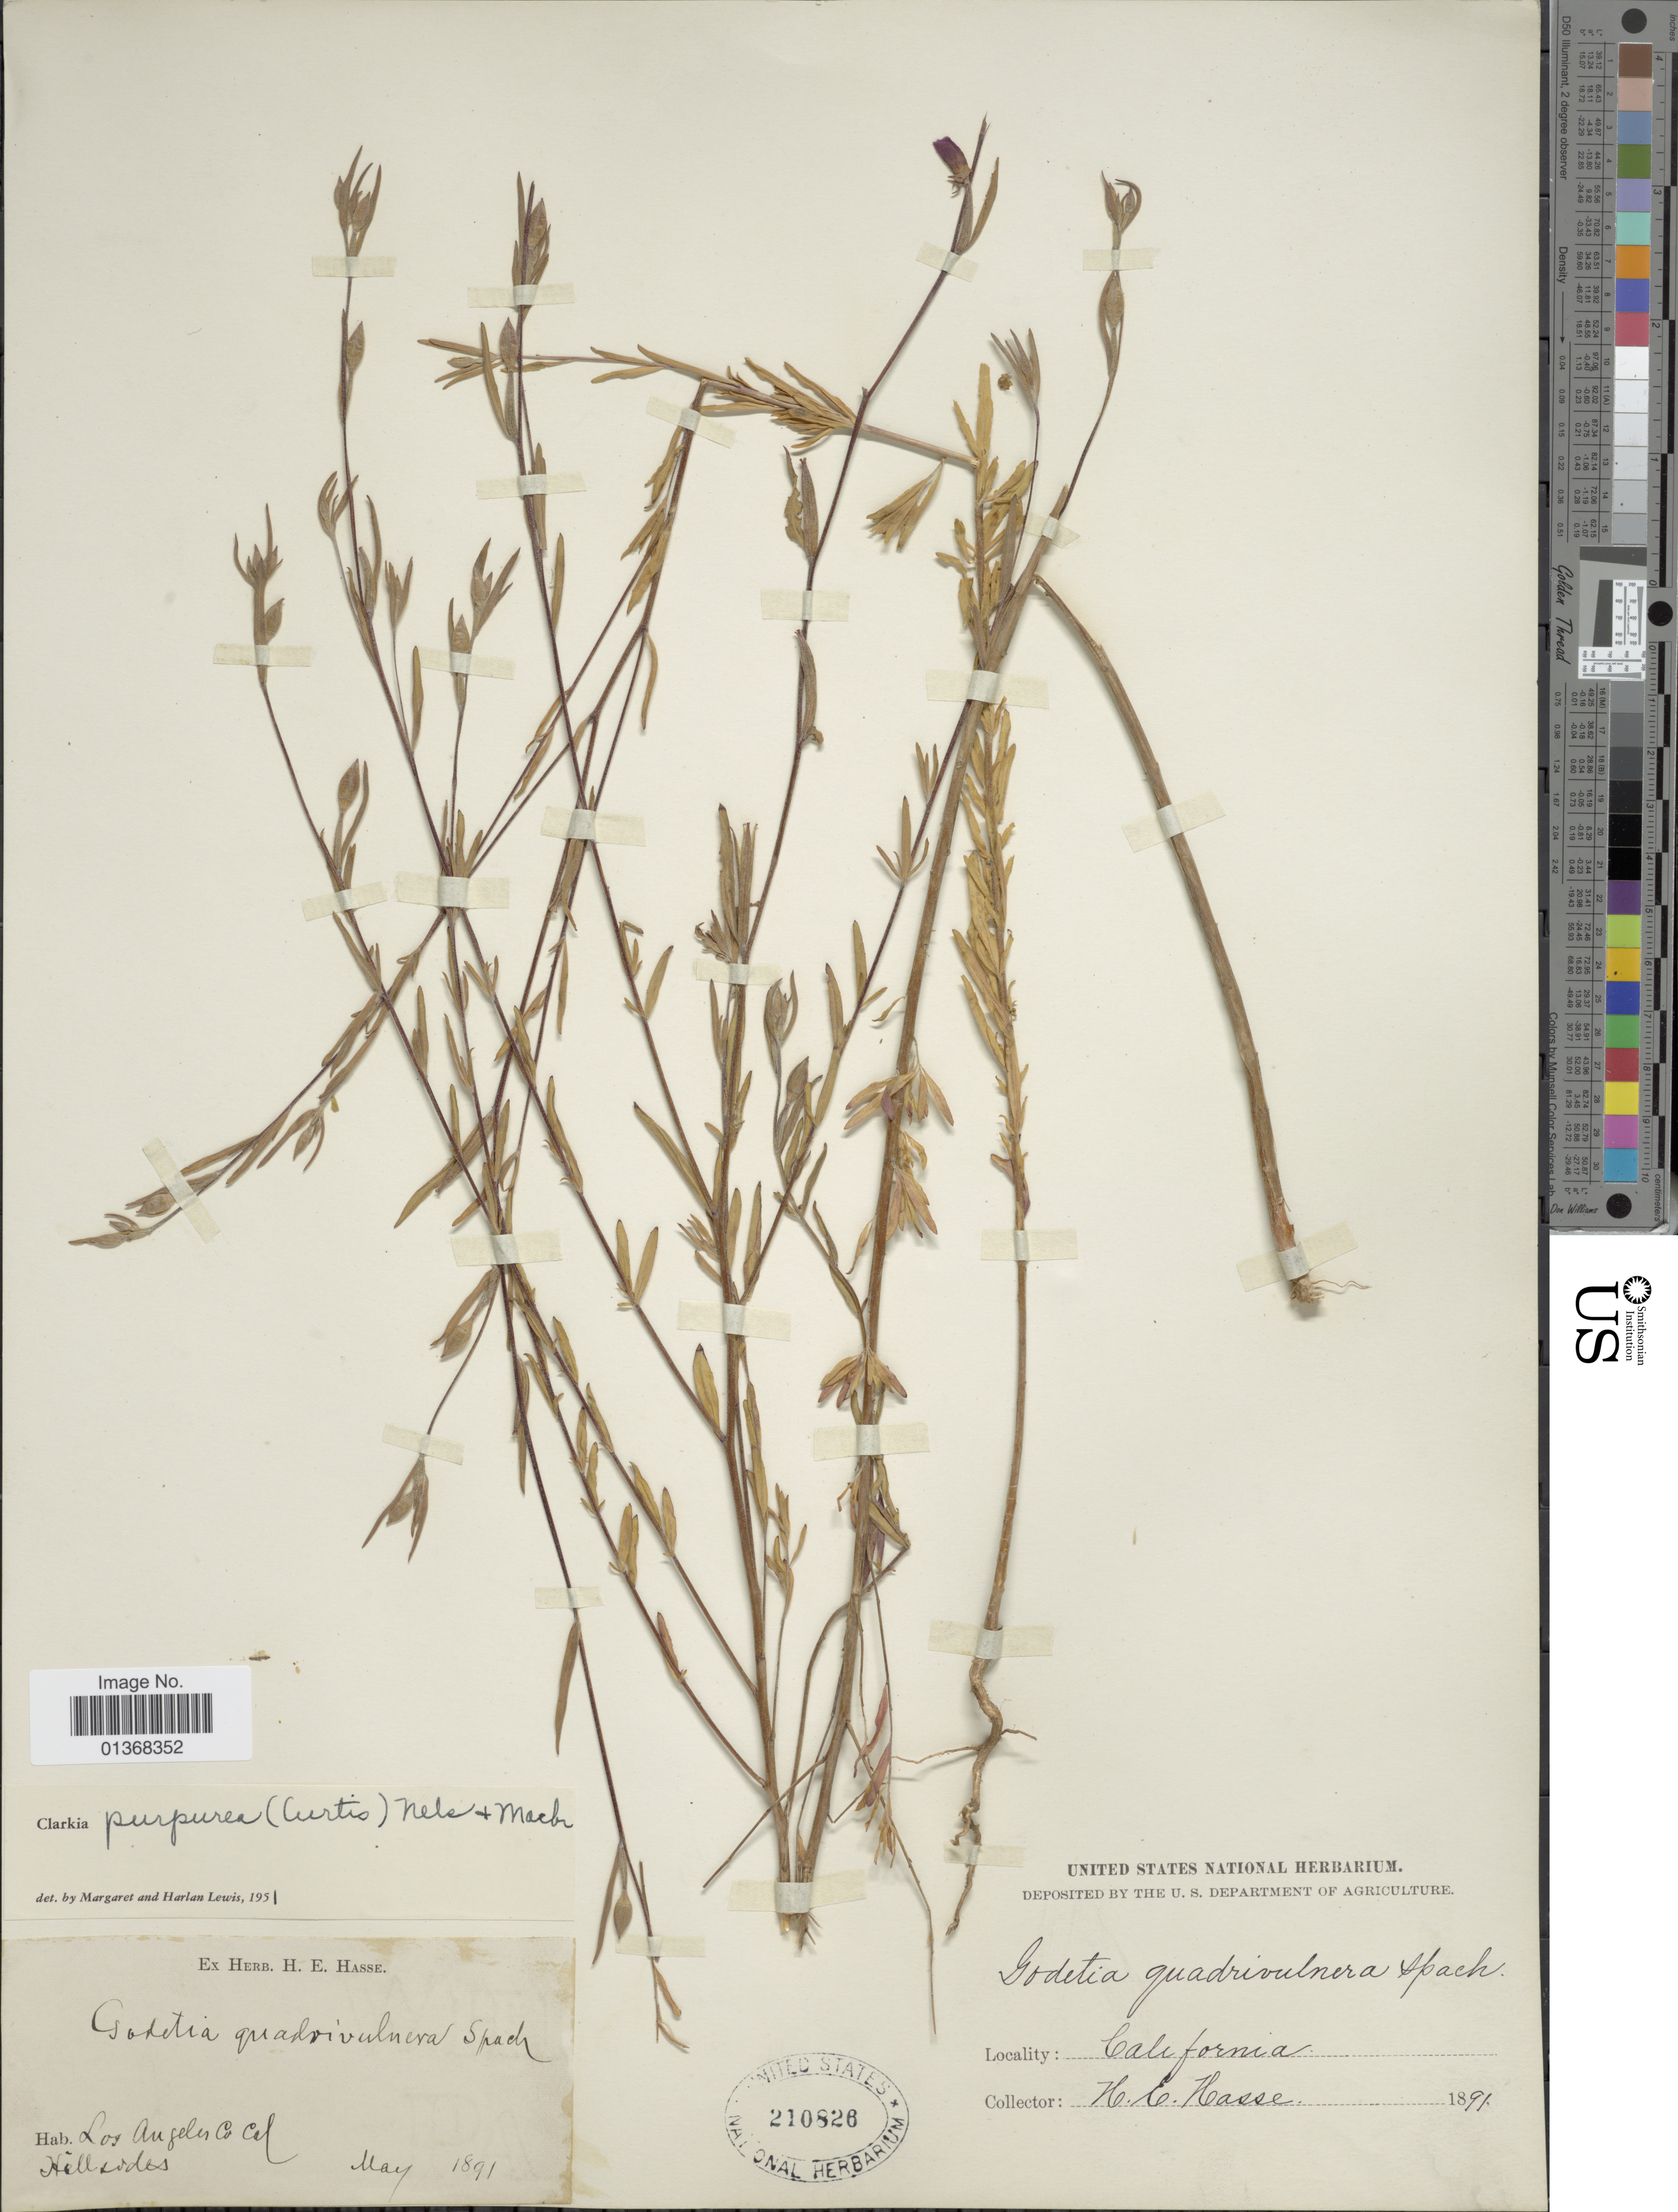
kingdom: Plantae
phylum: Tracheophyta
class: Magnoliopsida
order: Myrtales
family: Onagraceae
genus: Clarkia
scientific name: Clarkia purpurea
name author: (Curtis) A. Nelson & J.F. Macbr.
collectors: H. E. Hasse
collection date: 1891-05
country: United States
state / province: California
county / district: Los Angeles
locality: Los Angeles Co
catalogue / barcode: US 210826